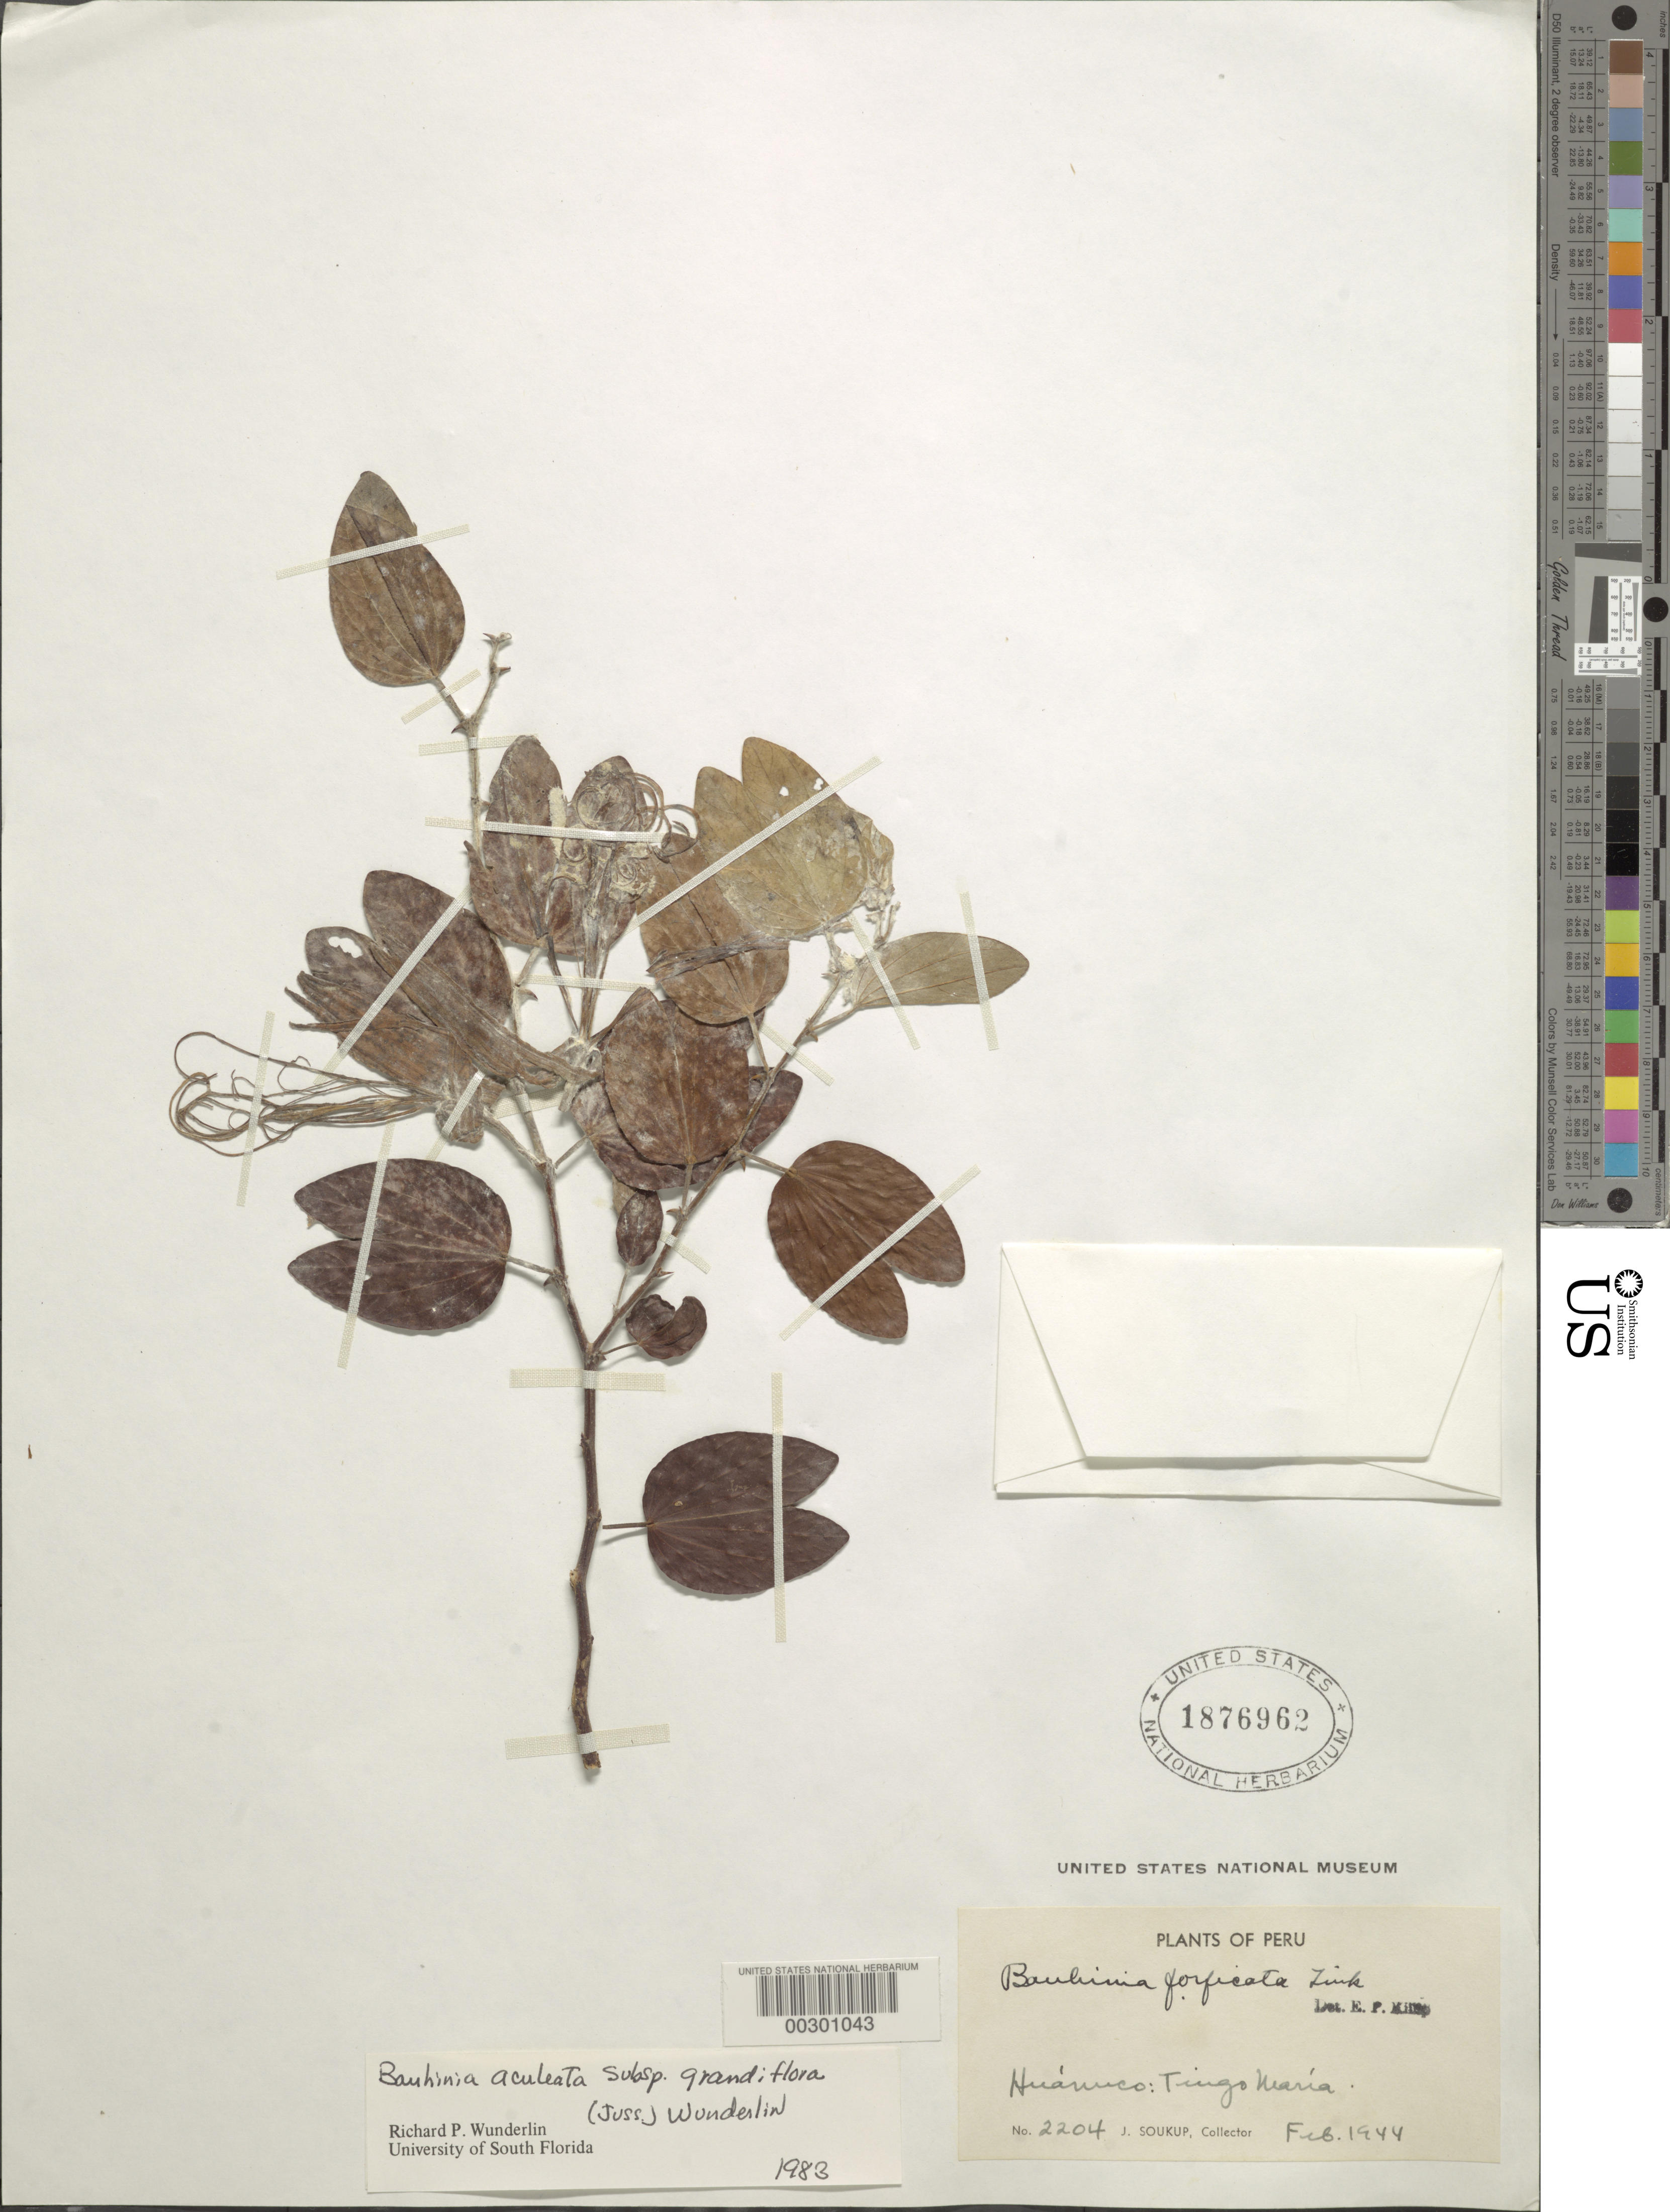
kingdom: Plantae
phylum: Tracheophyta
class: Magnoliopsida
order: Fabales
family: Fabaceae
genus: Bauhinia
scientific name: Bauhinia aculeata subsp. grandiflora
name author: (Juss.) Wunderlin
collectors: J. J. Soukup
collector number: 2204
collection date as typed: Feb 1944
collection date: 1944-02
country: Peru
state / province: Huánuco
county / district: Leoncio Prado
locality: Tingo María in valley of the Huallaga River.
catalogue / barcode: US 1876962